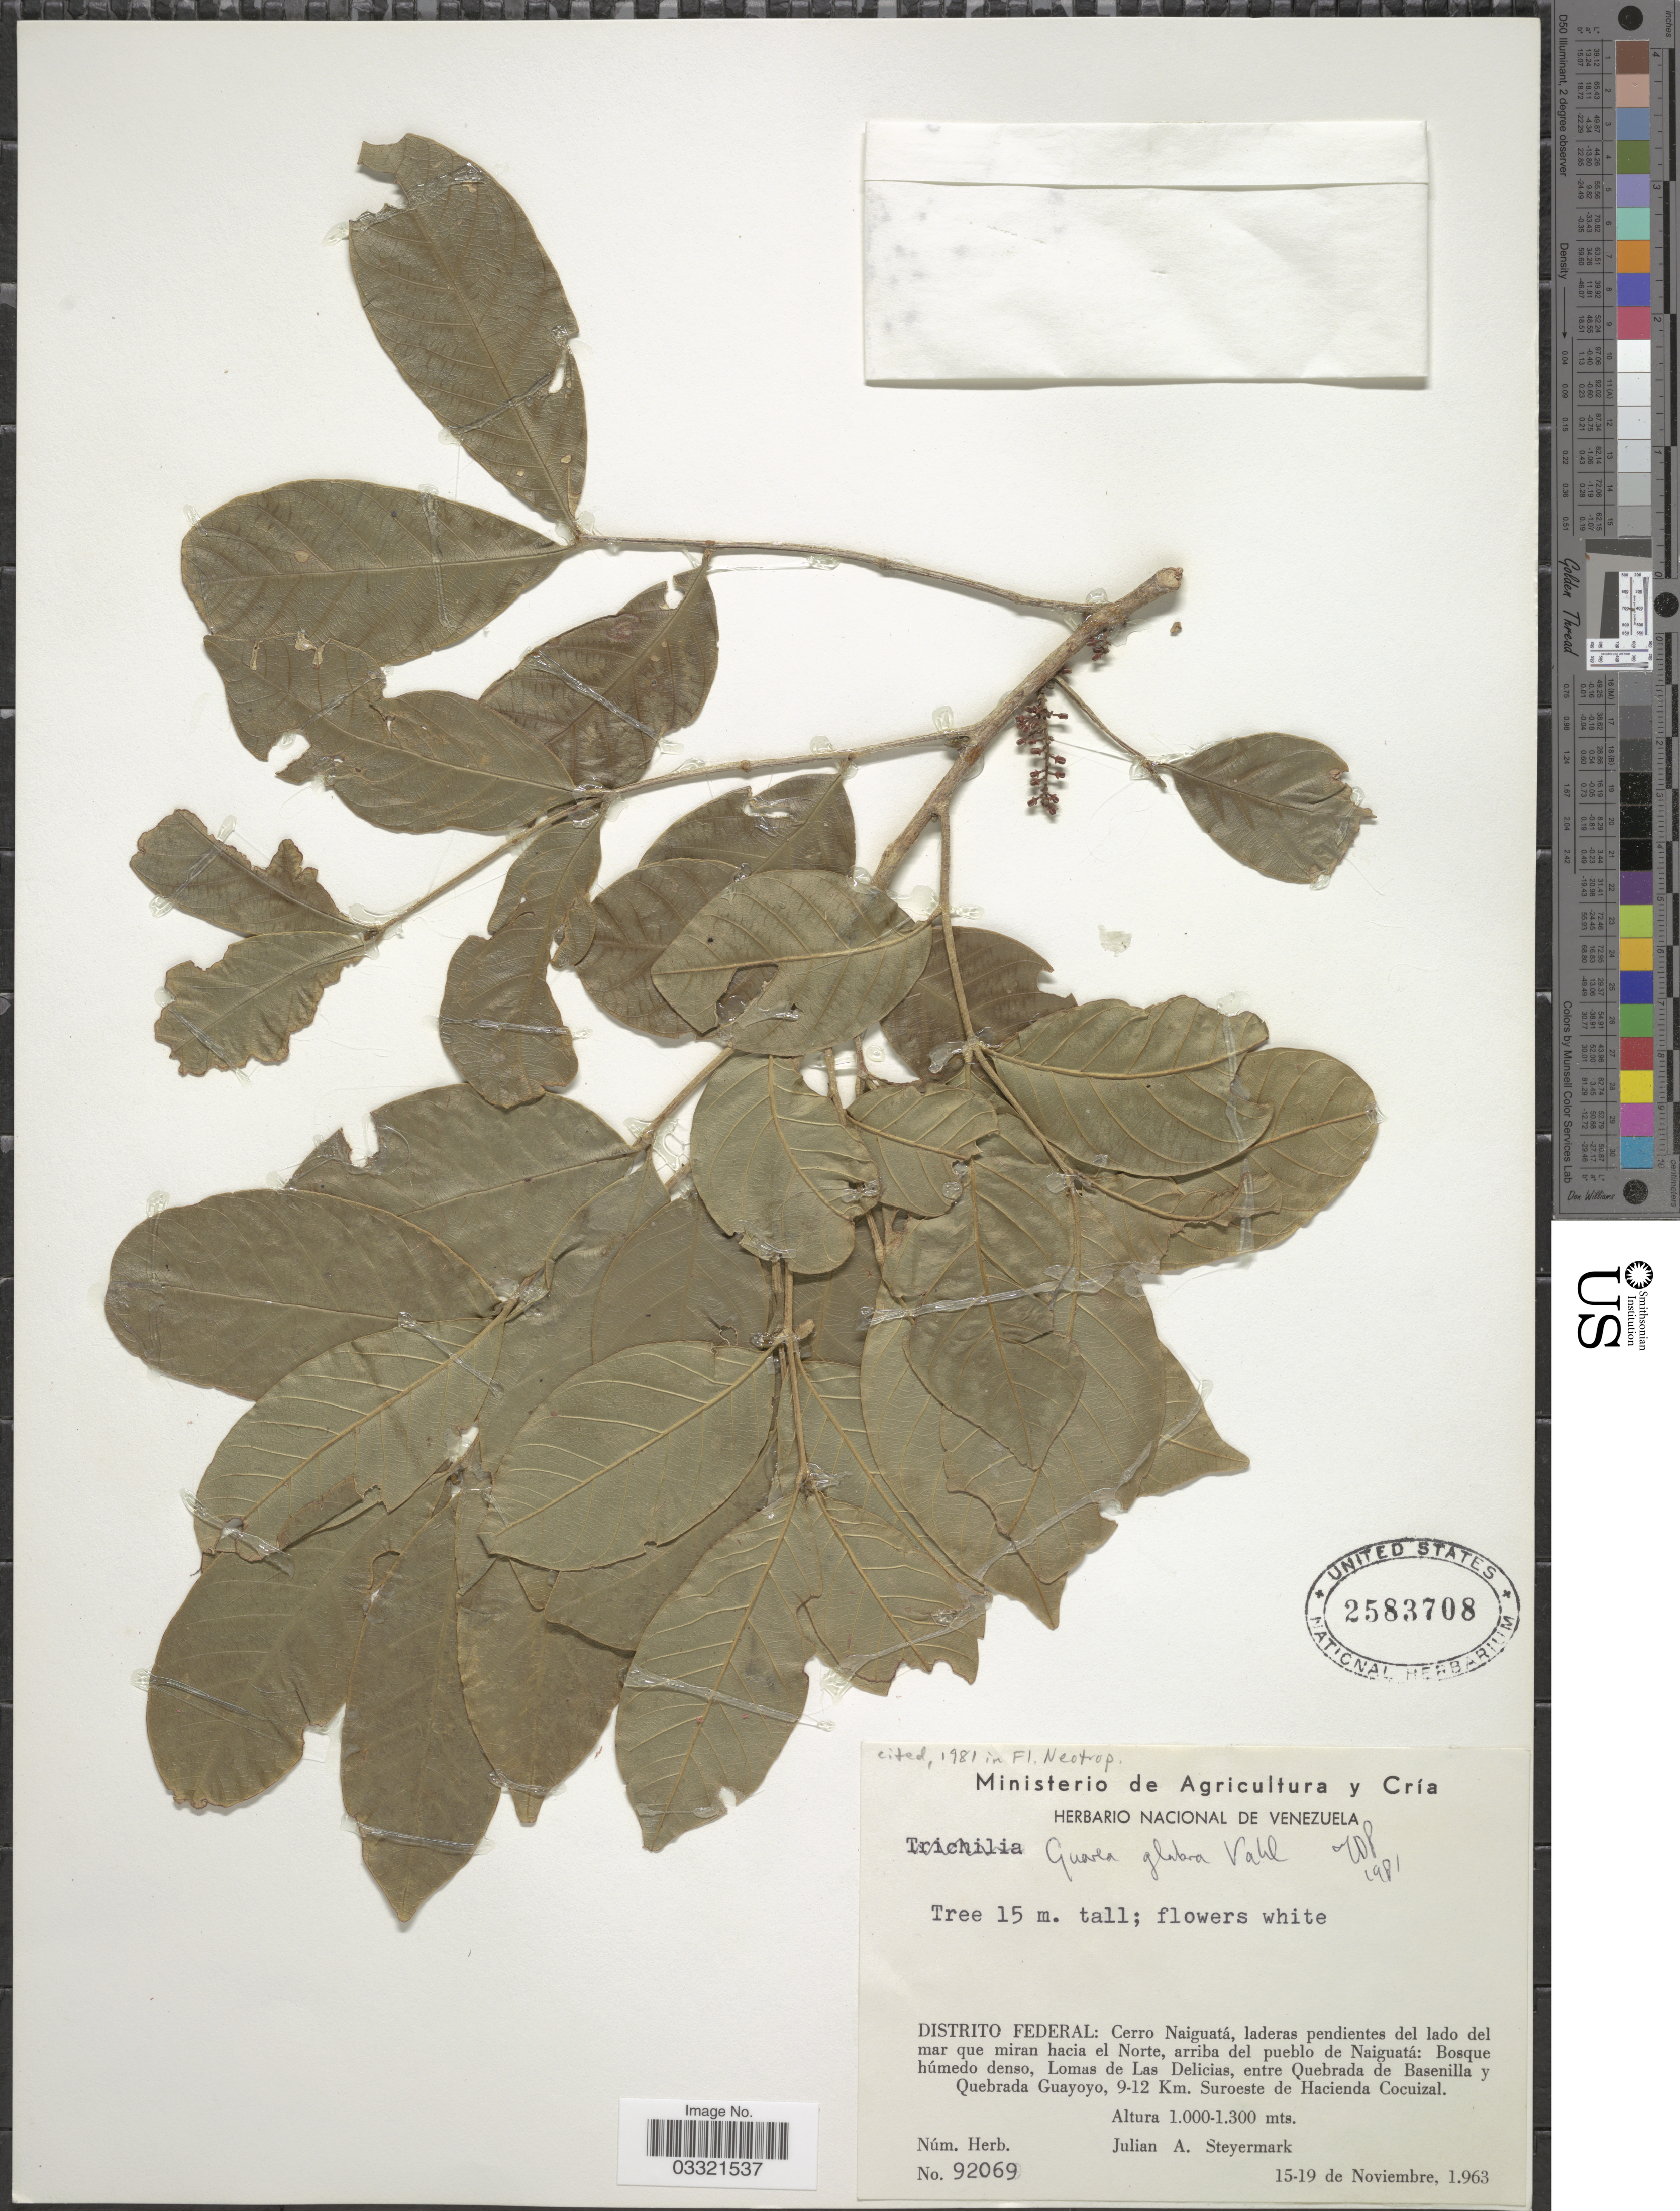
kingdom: Plantae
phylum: Tracheophyta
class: Magnoliopsida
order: Sapindales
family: Meliaceae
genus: Guarea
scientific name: Guarea glabra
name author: Vahl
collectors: J. Steyermark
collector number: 92069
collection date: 1963-11-15/1963-11-19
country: Venezuela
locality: Distrito Federal: Cerro Naiguatá, laderas pendientes del lado del mar que miran hacia el Norte, arriba del pueblo de Naiguatá: Bosque húmedo denso, Lomas de Las Delicias, entre Quebrada de Basenilla y Quebrada Guayoyo, 9-12 Km. Suroeste de Hacienda Cocuizal.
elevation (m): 1000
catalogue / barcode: US 2583708